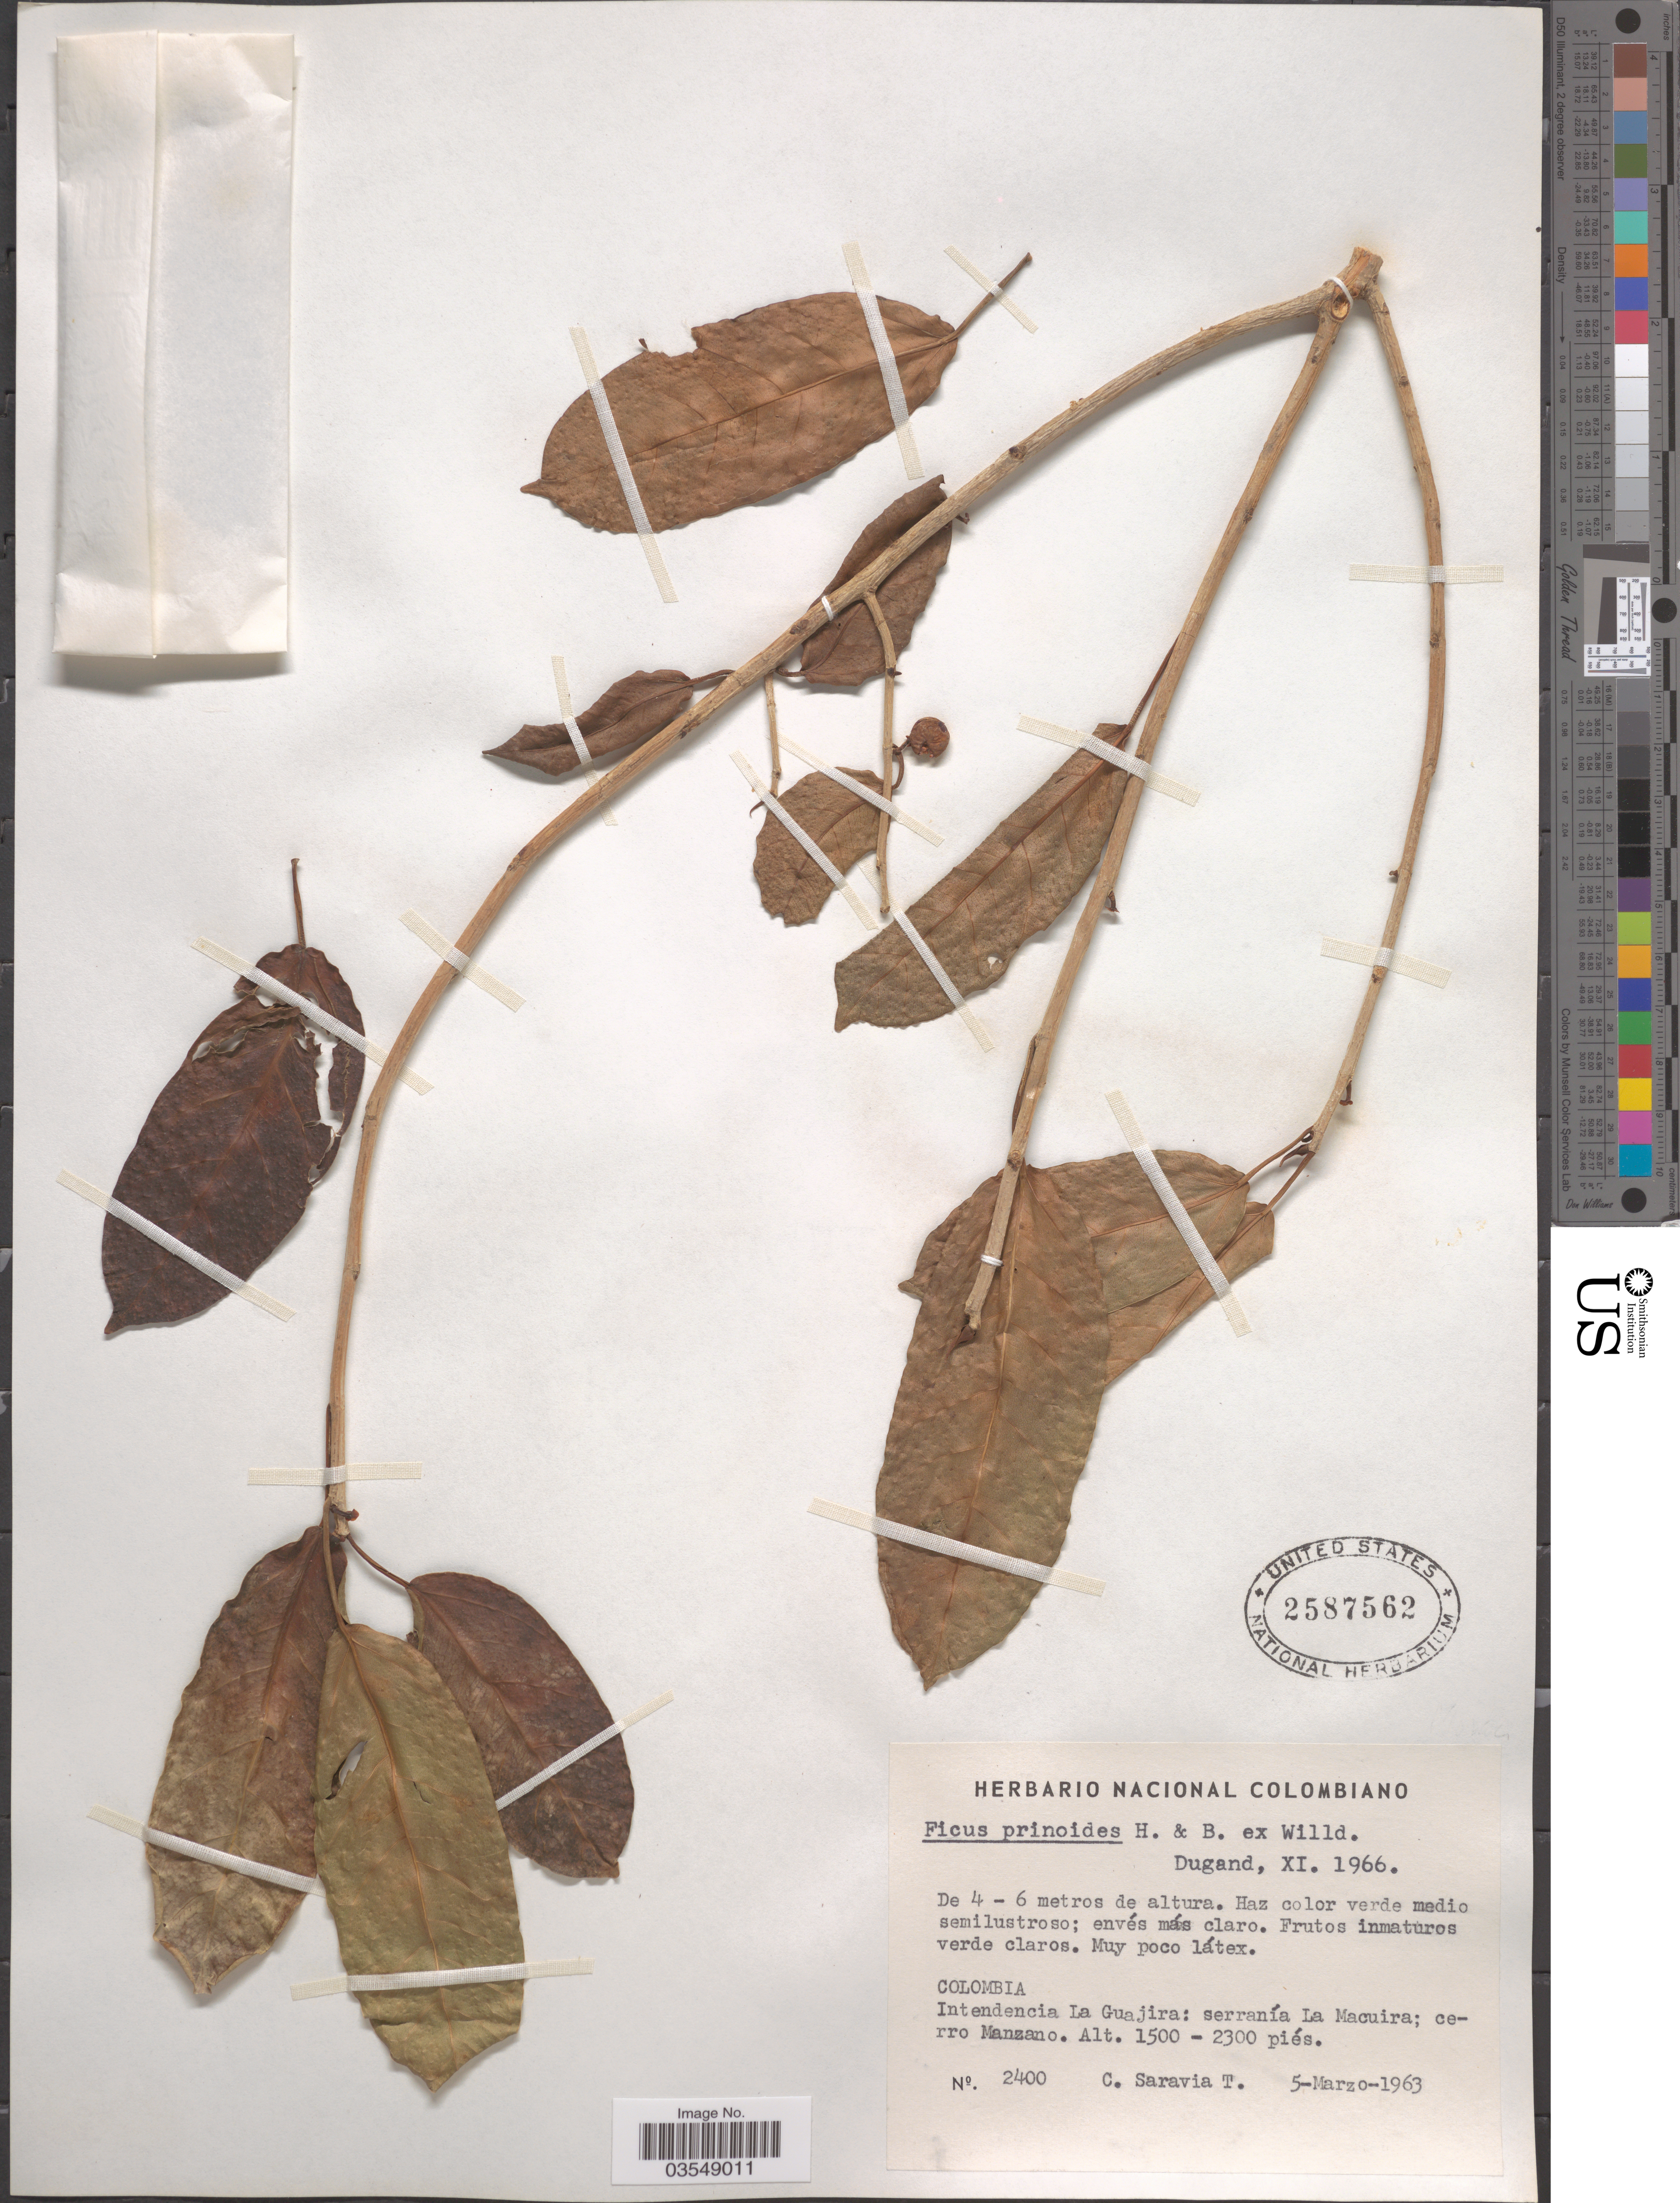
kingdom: Plantae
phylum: Tracheophyta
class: Magnoliopsida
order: Rosales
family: Moraceae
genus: Ficus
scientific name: Ficus pallida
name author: Vahl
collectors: C. Saravia T.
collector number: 2400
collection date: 1963-03-05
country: Colombia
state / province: La Guajira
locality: Intendencia La Guajira: serranía La Macuira; cerro Manzano.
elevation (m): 457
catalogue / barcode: US 2587562